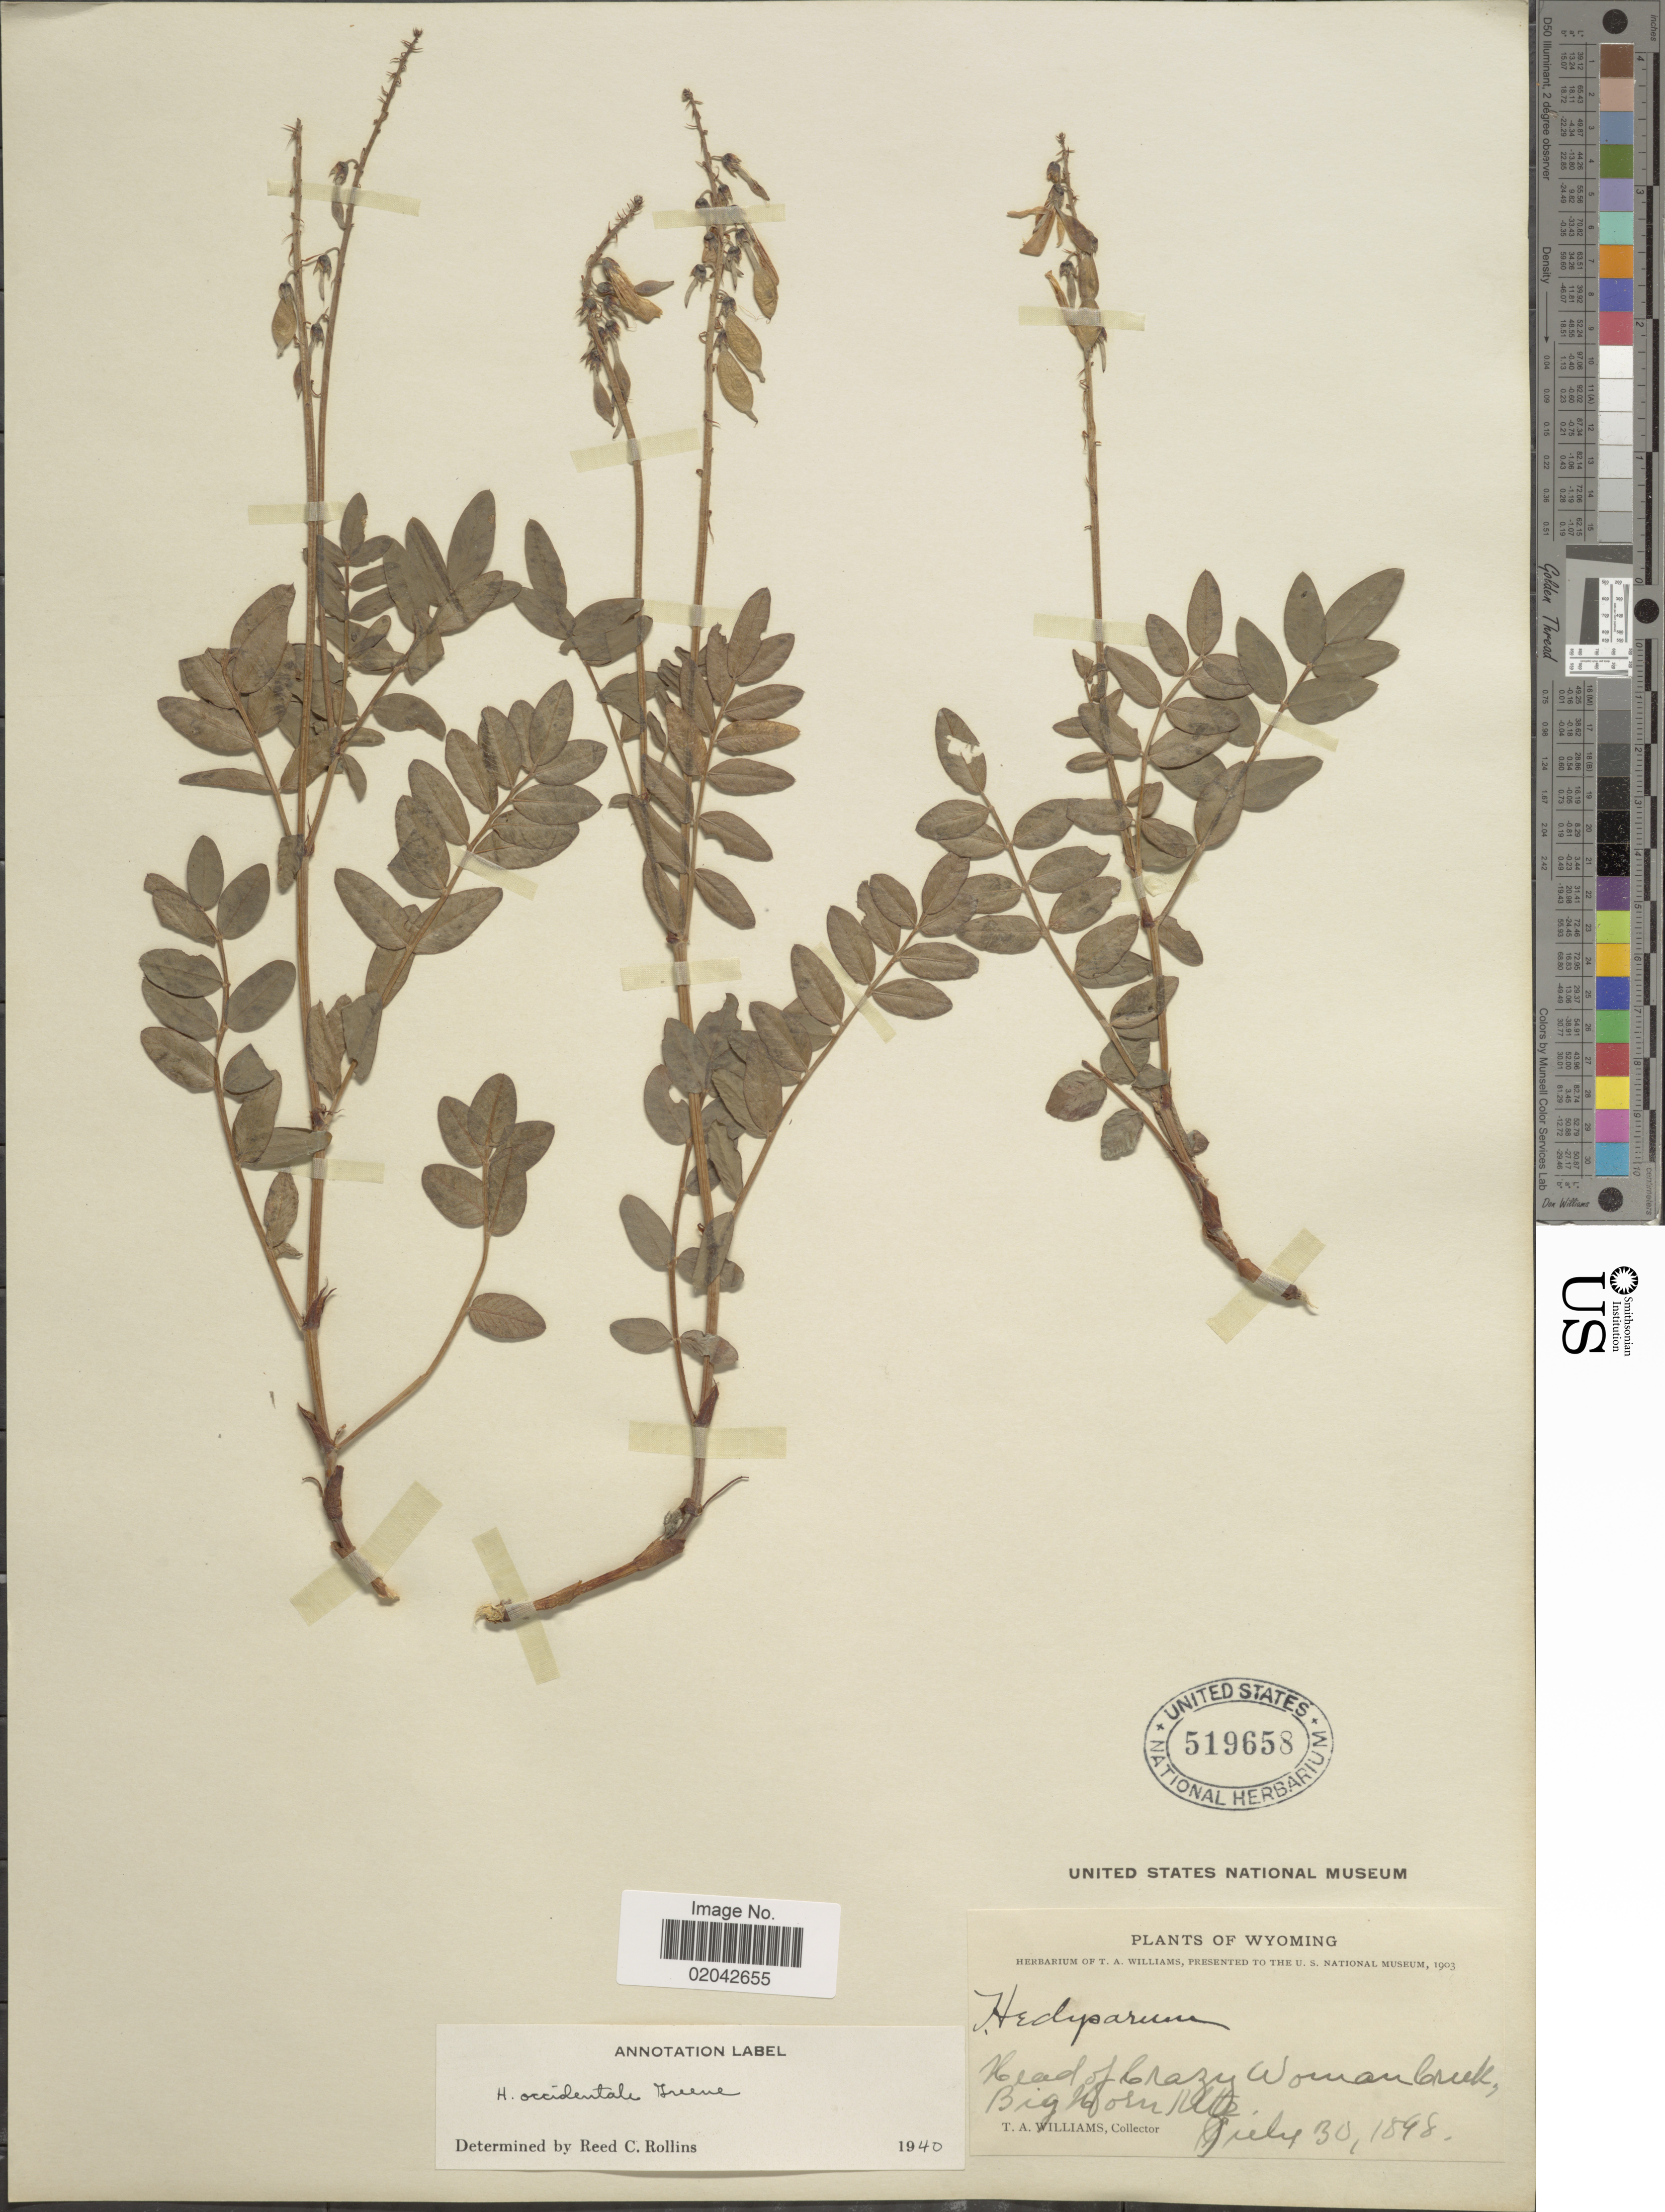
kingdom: Plantae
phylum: Tracheophyta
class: Magnoliopsida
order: Fabales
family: Fabaceae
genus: Hedysarum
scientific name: Hedysarum occidentale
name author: Greene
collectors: T. A. Williams (herbarium)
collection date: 1898-07-30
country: United States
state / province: Wyoming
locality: Head of Crazy Woman Creek, Big Horn Mts.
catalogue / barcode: US 519658